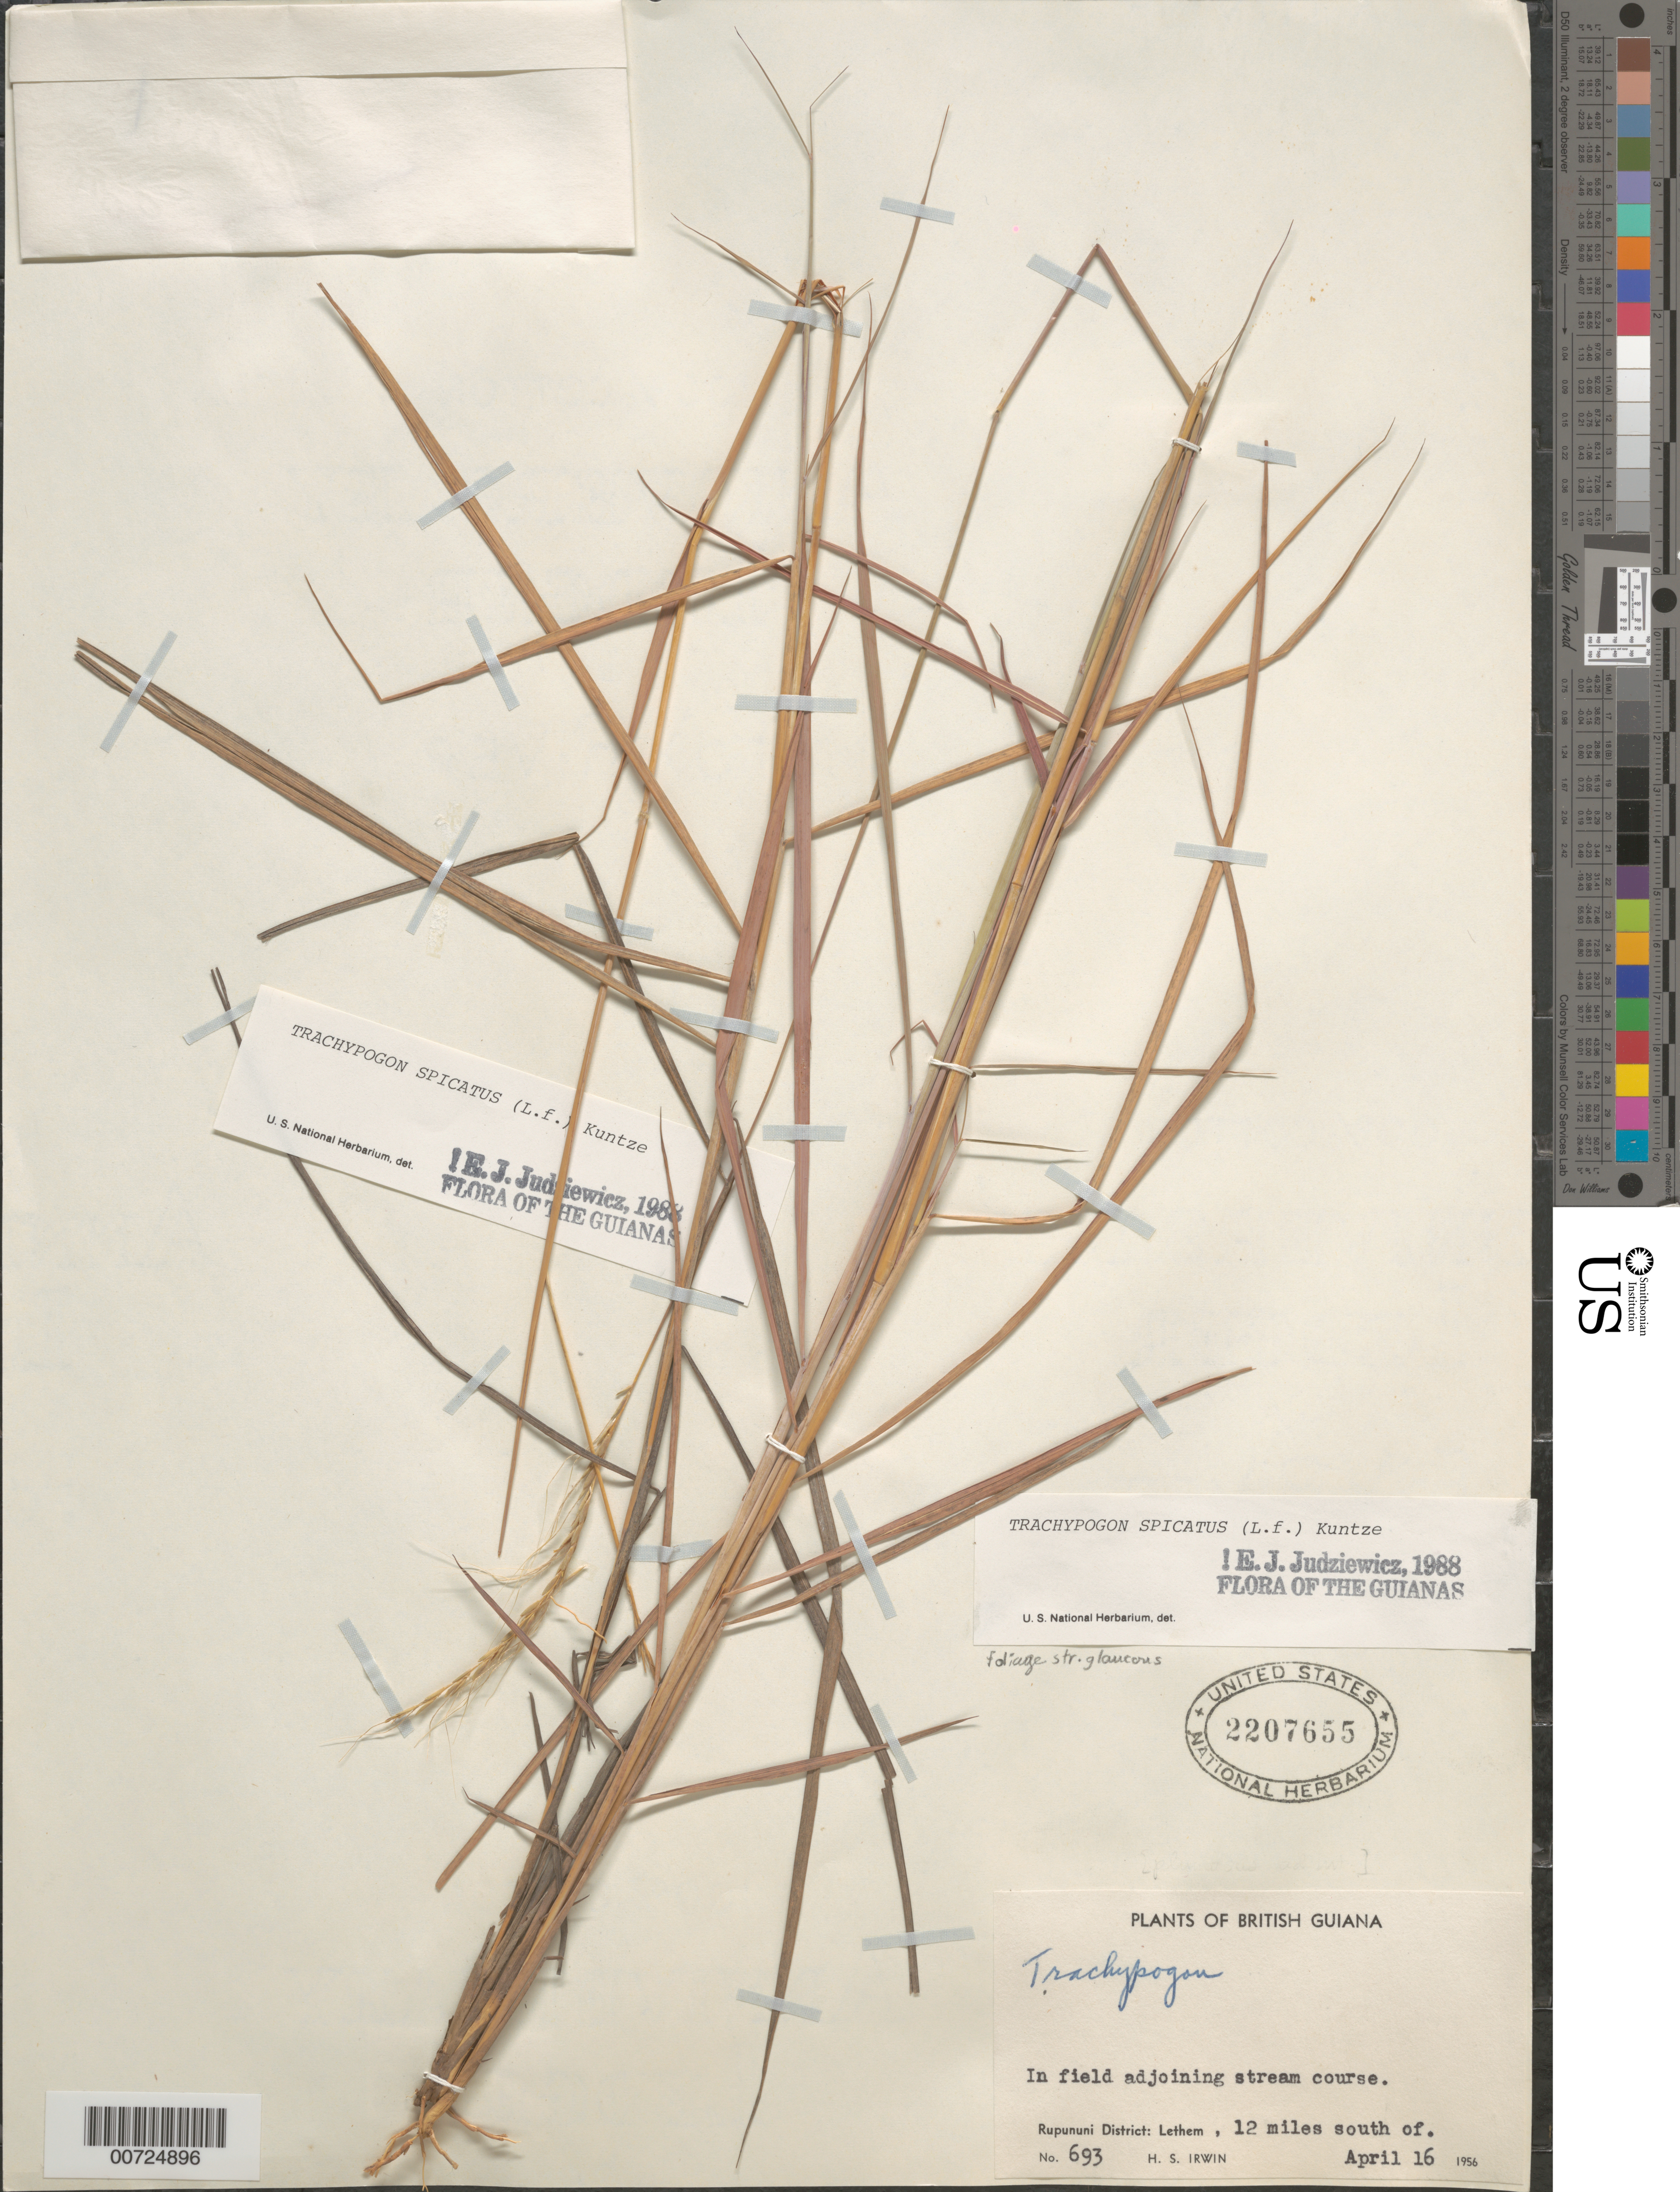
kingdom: Plantae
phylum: Tracheophyta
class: Liliopsida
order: Poales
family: Poaceae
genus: Trachypogon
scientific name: Trachypogon spicatus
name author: (L. f.) Kuntze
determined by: Judziewicz, E. J.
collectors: H. Irwin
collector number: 693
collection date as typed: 16-Apr-56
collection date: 1956-04-16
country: Guyana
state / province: U. Takutu-U. Essequibo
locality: Rupununi Dist., 12 mi. S of Lethem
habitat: Field adjoining stream course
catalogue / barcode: US 2207655